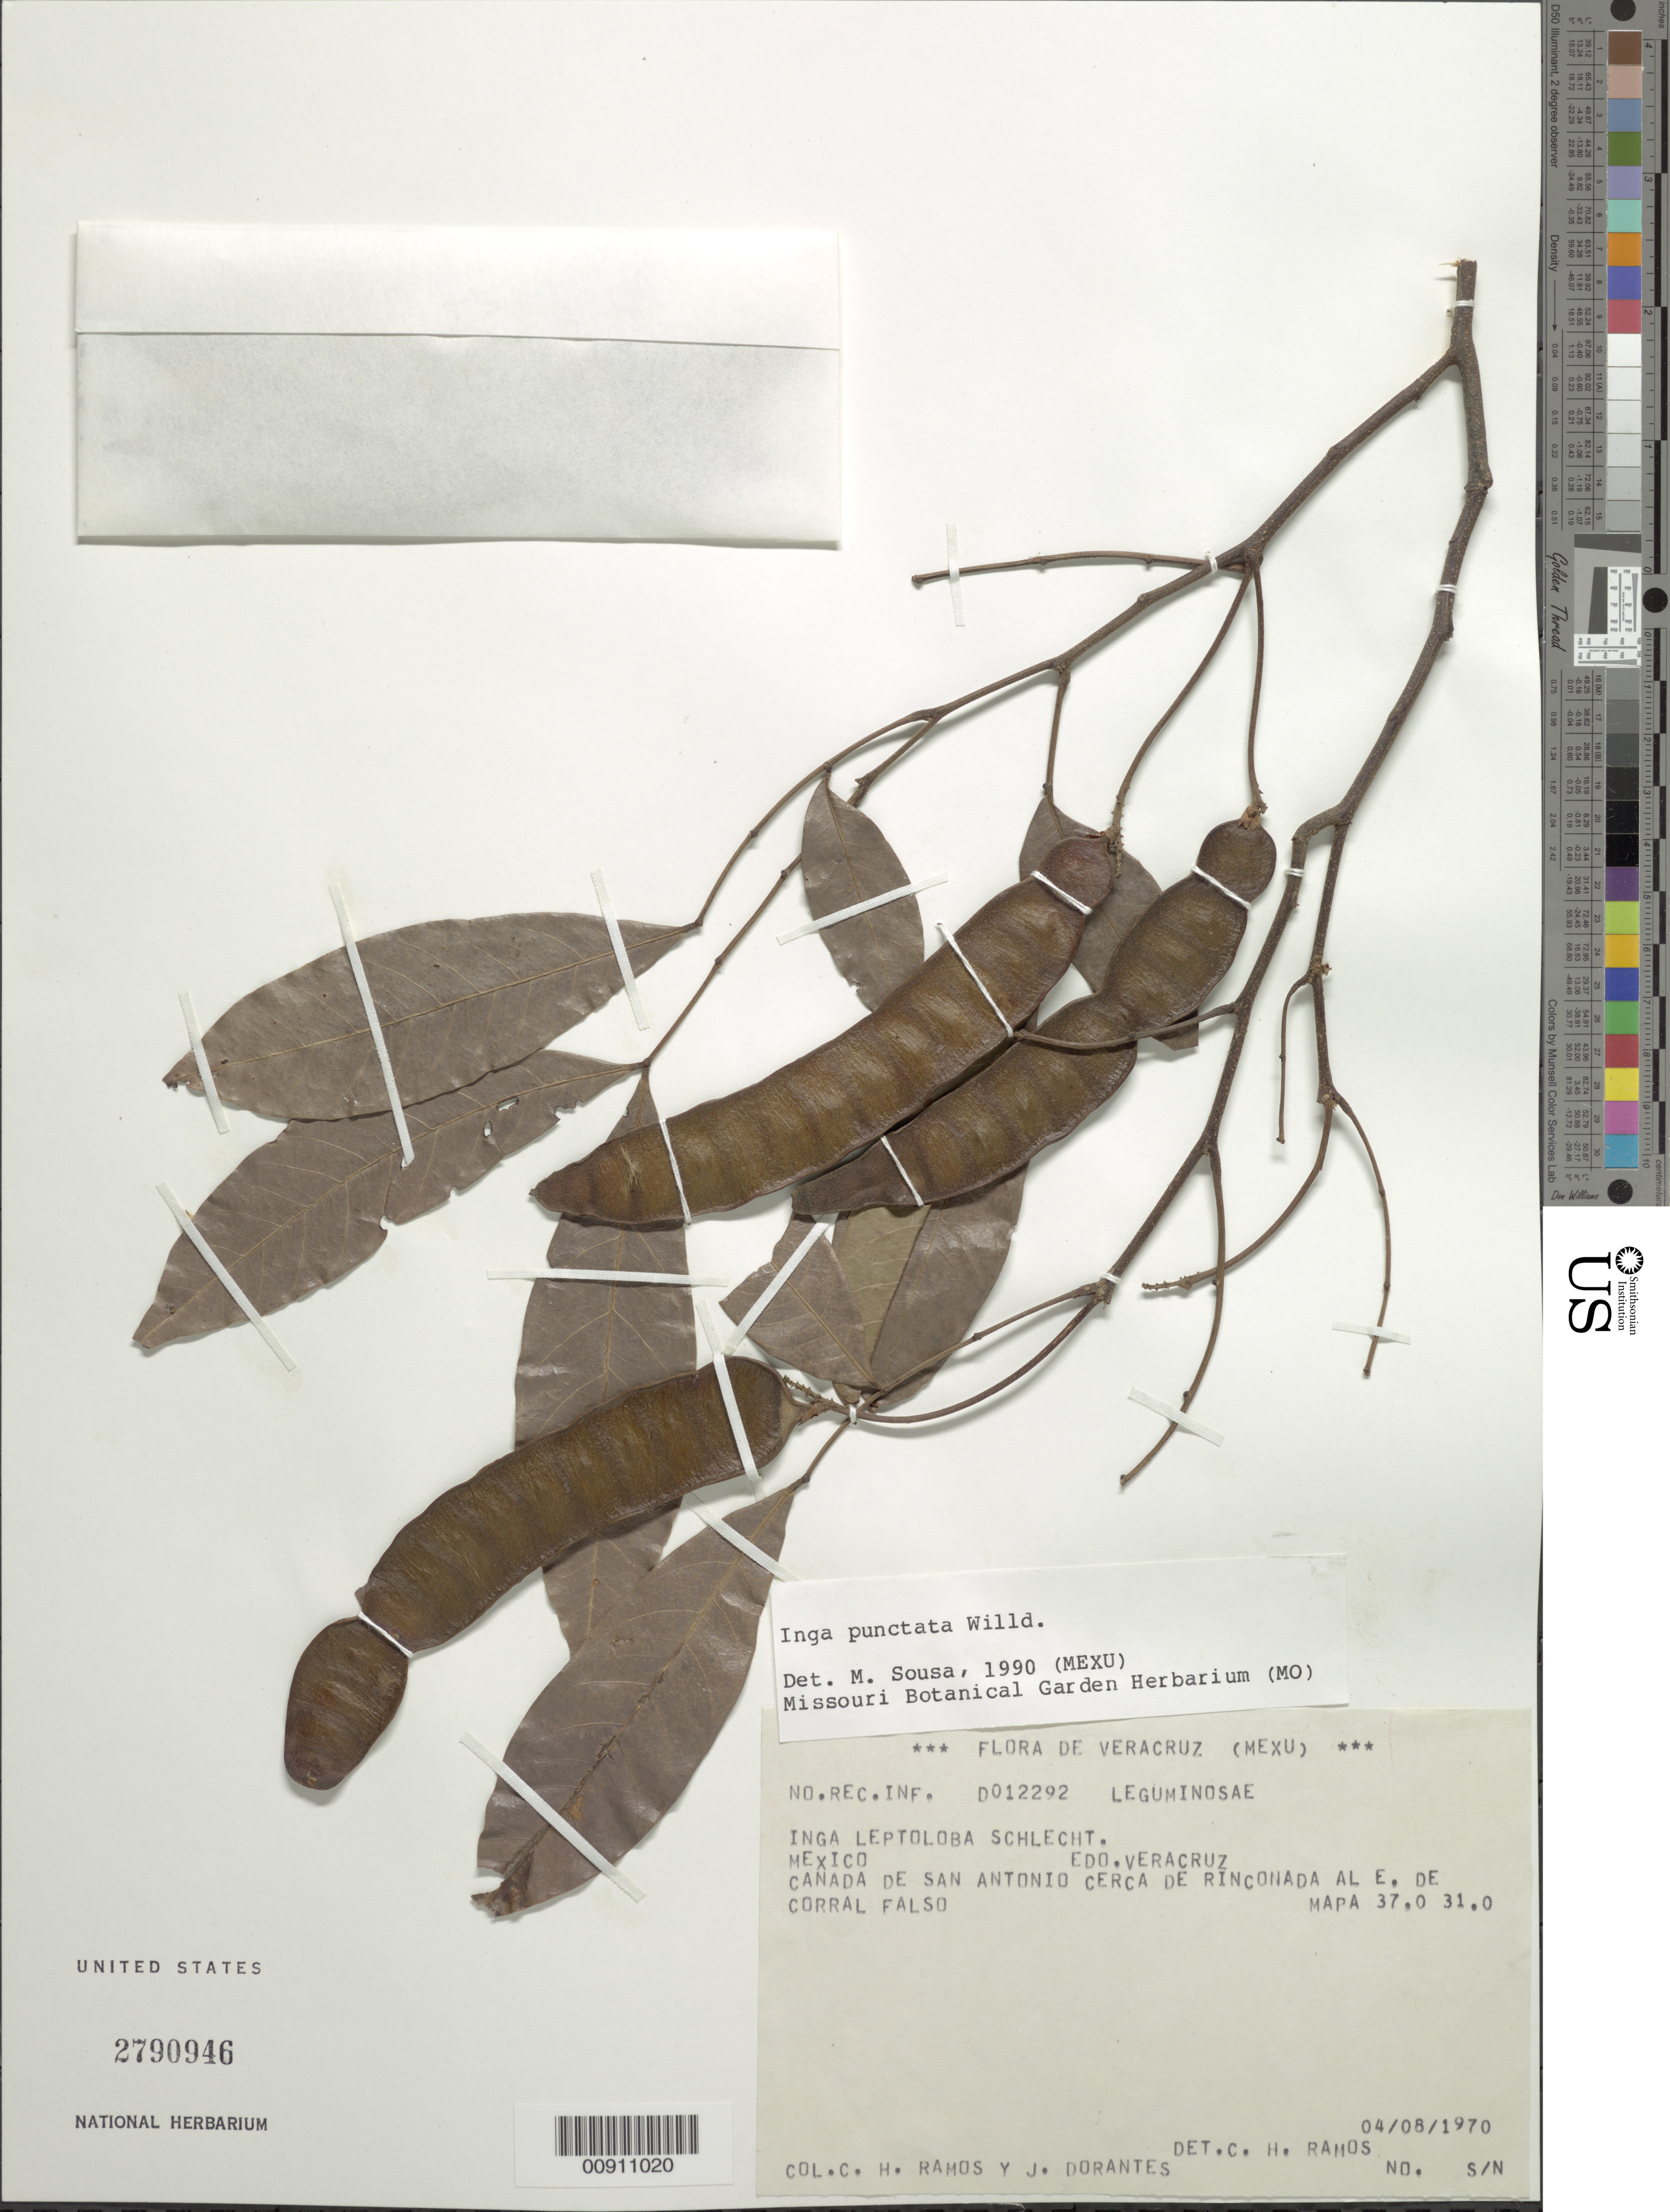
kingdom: Plantae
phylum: Tracheophyta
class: Magnoliopsida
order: Fabales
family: Fabaceae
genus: Inga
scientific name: Inga punctata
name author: Willd.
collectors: C. H. Ramos & J. Dorantes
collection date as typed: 04 Aug 1970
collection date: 1970-08-04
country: Mexico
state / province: Veracruz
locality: Cañada de San Antonio cerca de Rinconada al E. de Corral Falso. Mapa 37.0 31.0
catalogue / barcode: US 2790946